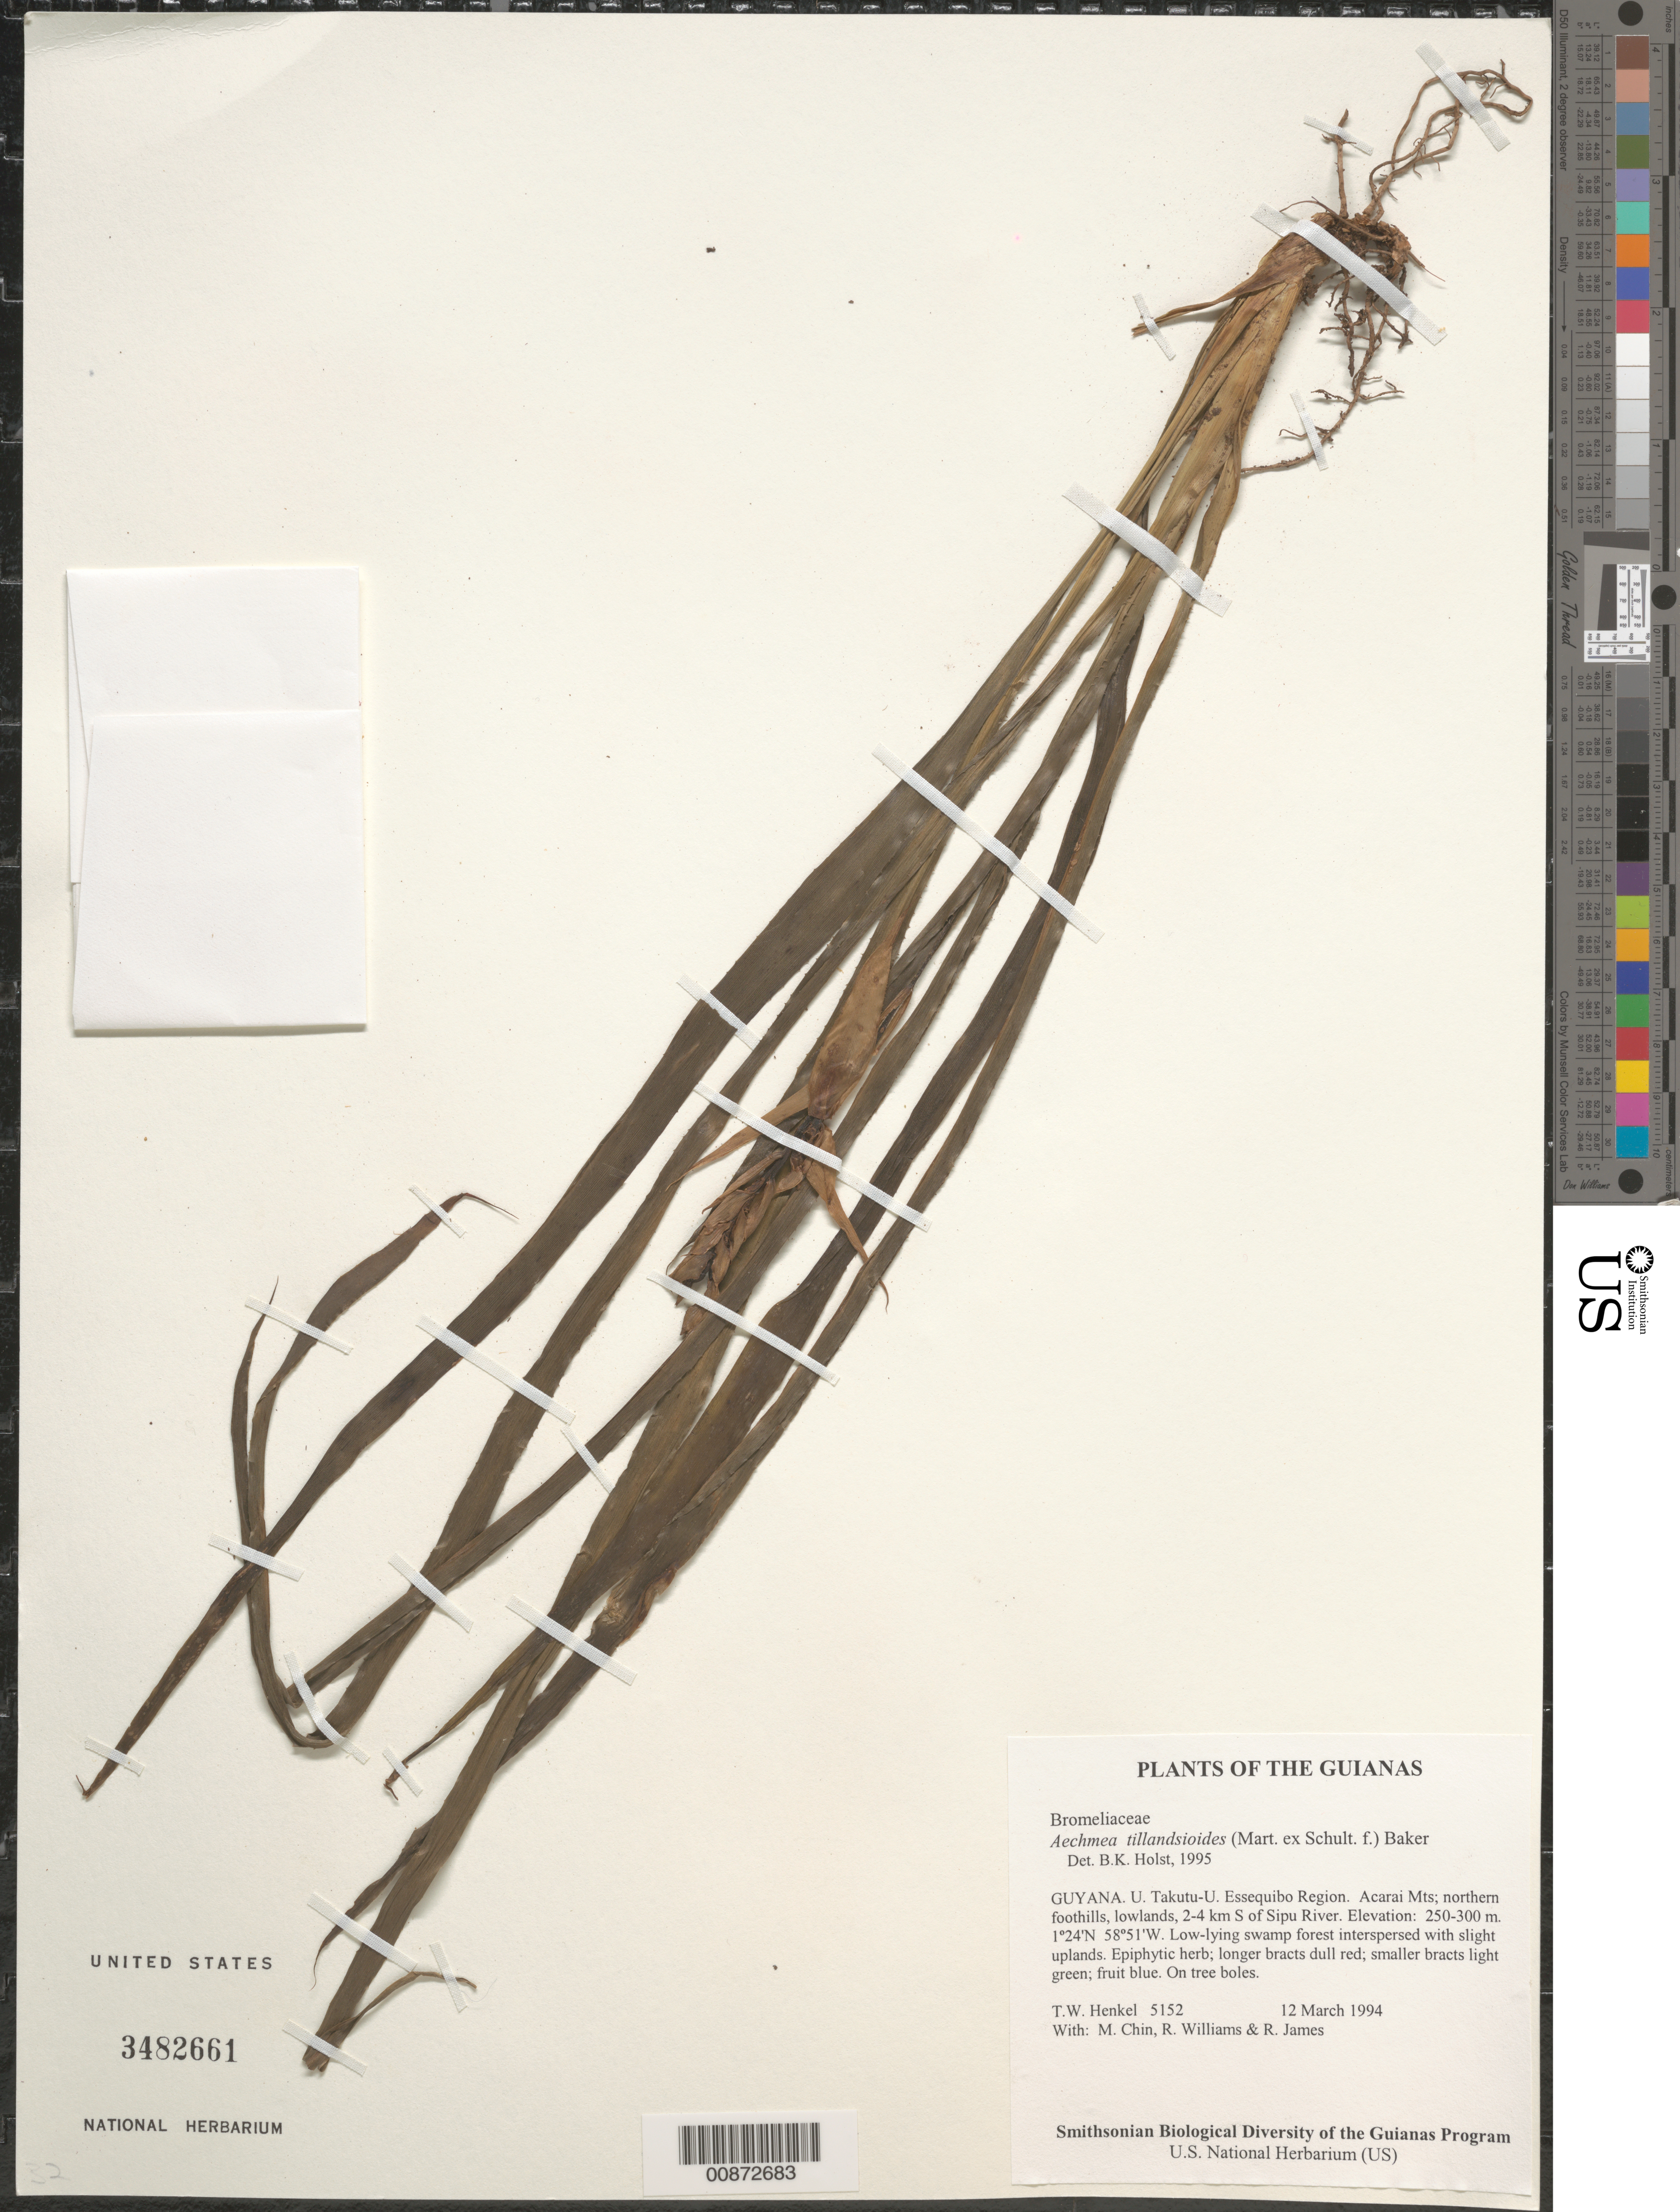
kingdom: Plantae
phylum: Tracheophyta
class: Liliopsida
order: Poales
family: Bromeliaceae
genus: Aechmea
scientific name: Aechmea tillandsioides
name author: (Mart. ex Schult. & Schult. f.) Baker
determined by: Holst, Bruce K.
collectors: T. Henkel, M. Chin, R. Williams & R. James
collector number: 5152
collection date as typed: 12 March 1994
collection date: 1994-03-12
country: Guyana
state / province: U. Takutu-U. Essequibo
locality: Acarai Mts; northern foothills, lowlands, 2-4 km S of Sipu River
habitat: Low-lying swamp forest interspersed with slight uplands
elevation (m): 250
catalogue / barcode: US 3482661